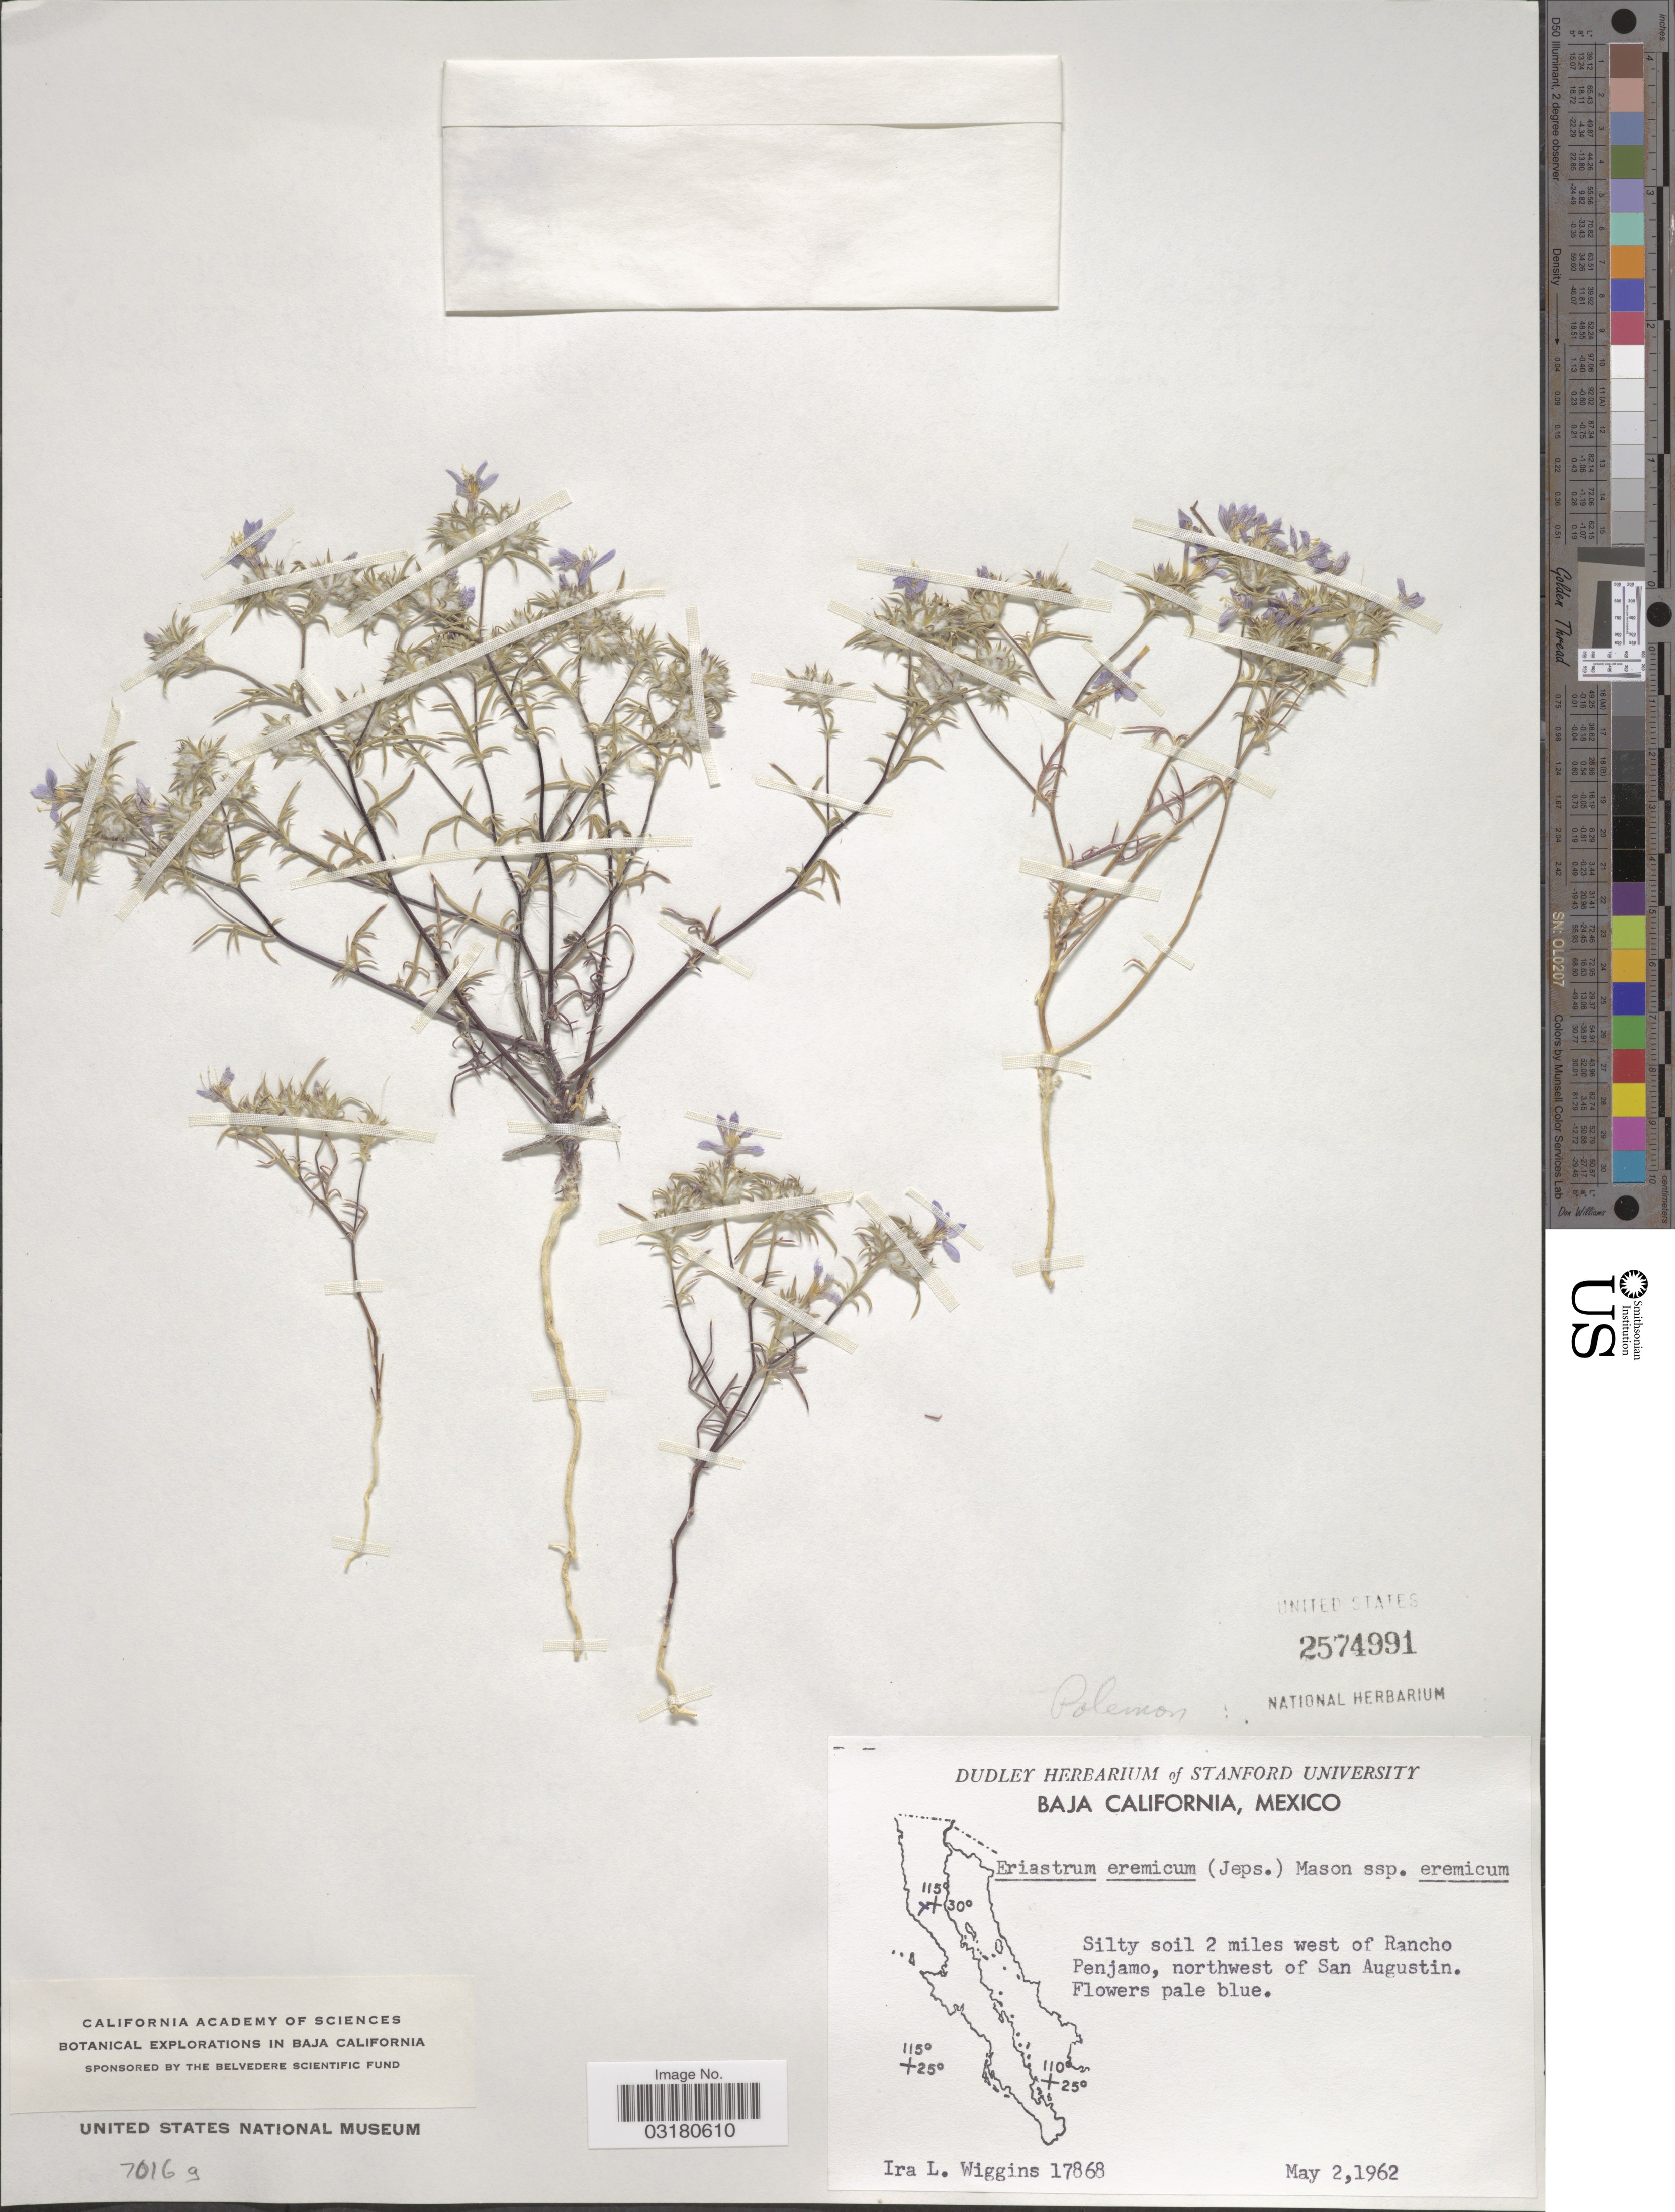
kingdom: Plantae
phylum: Tracheophyta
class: Magnoliopsida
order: Ericales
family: Polemoniaceae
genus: Eriastrum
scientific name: Eriastrum eremicum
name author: (Jeps.) H. Mason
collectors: I. L. Wiggins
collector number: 17868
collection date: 1962-05-02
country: Mexico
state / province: Baja California Norte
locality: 2 miles west of Rancho Penjamo, northwest of San Augustin.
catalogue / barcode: US 2574991